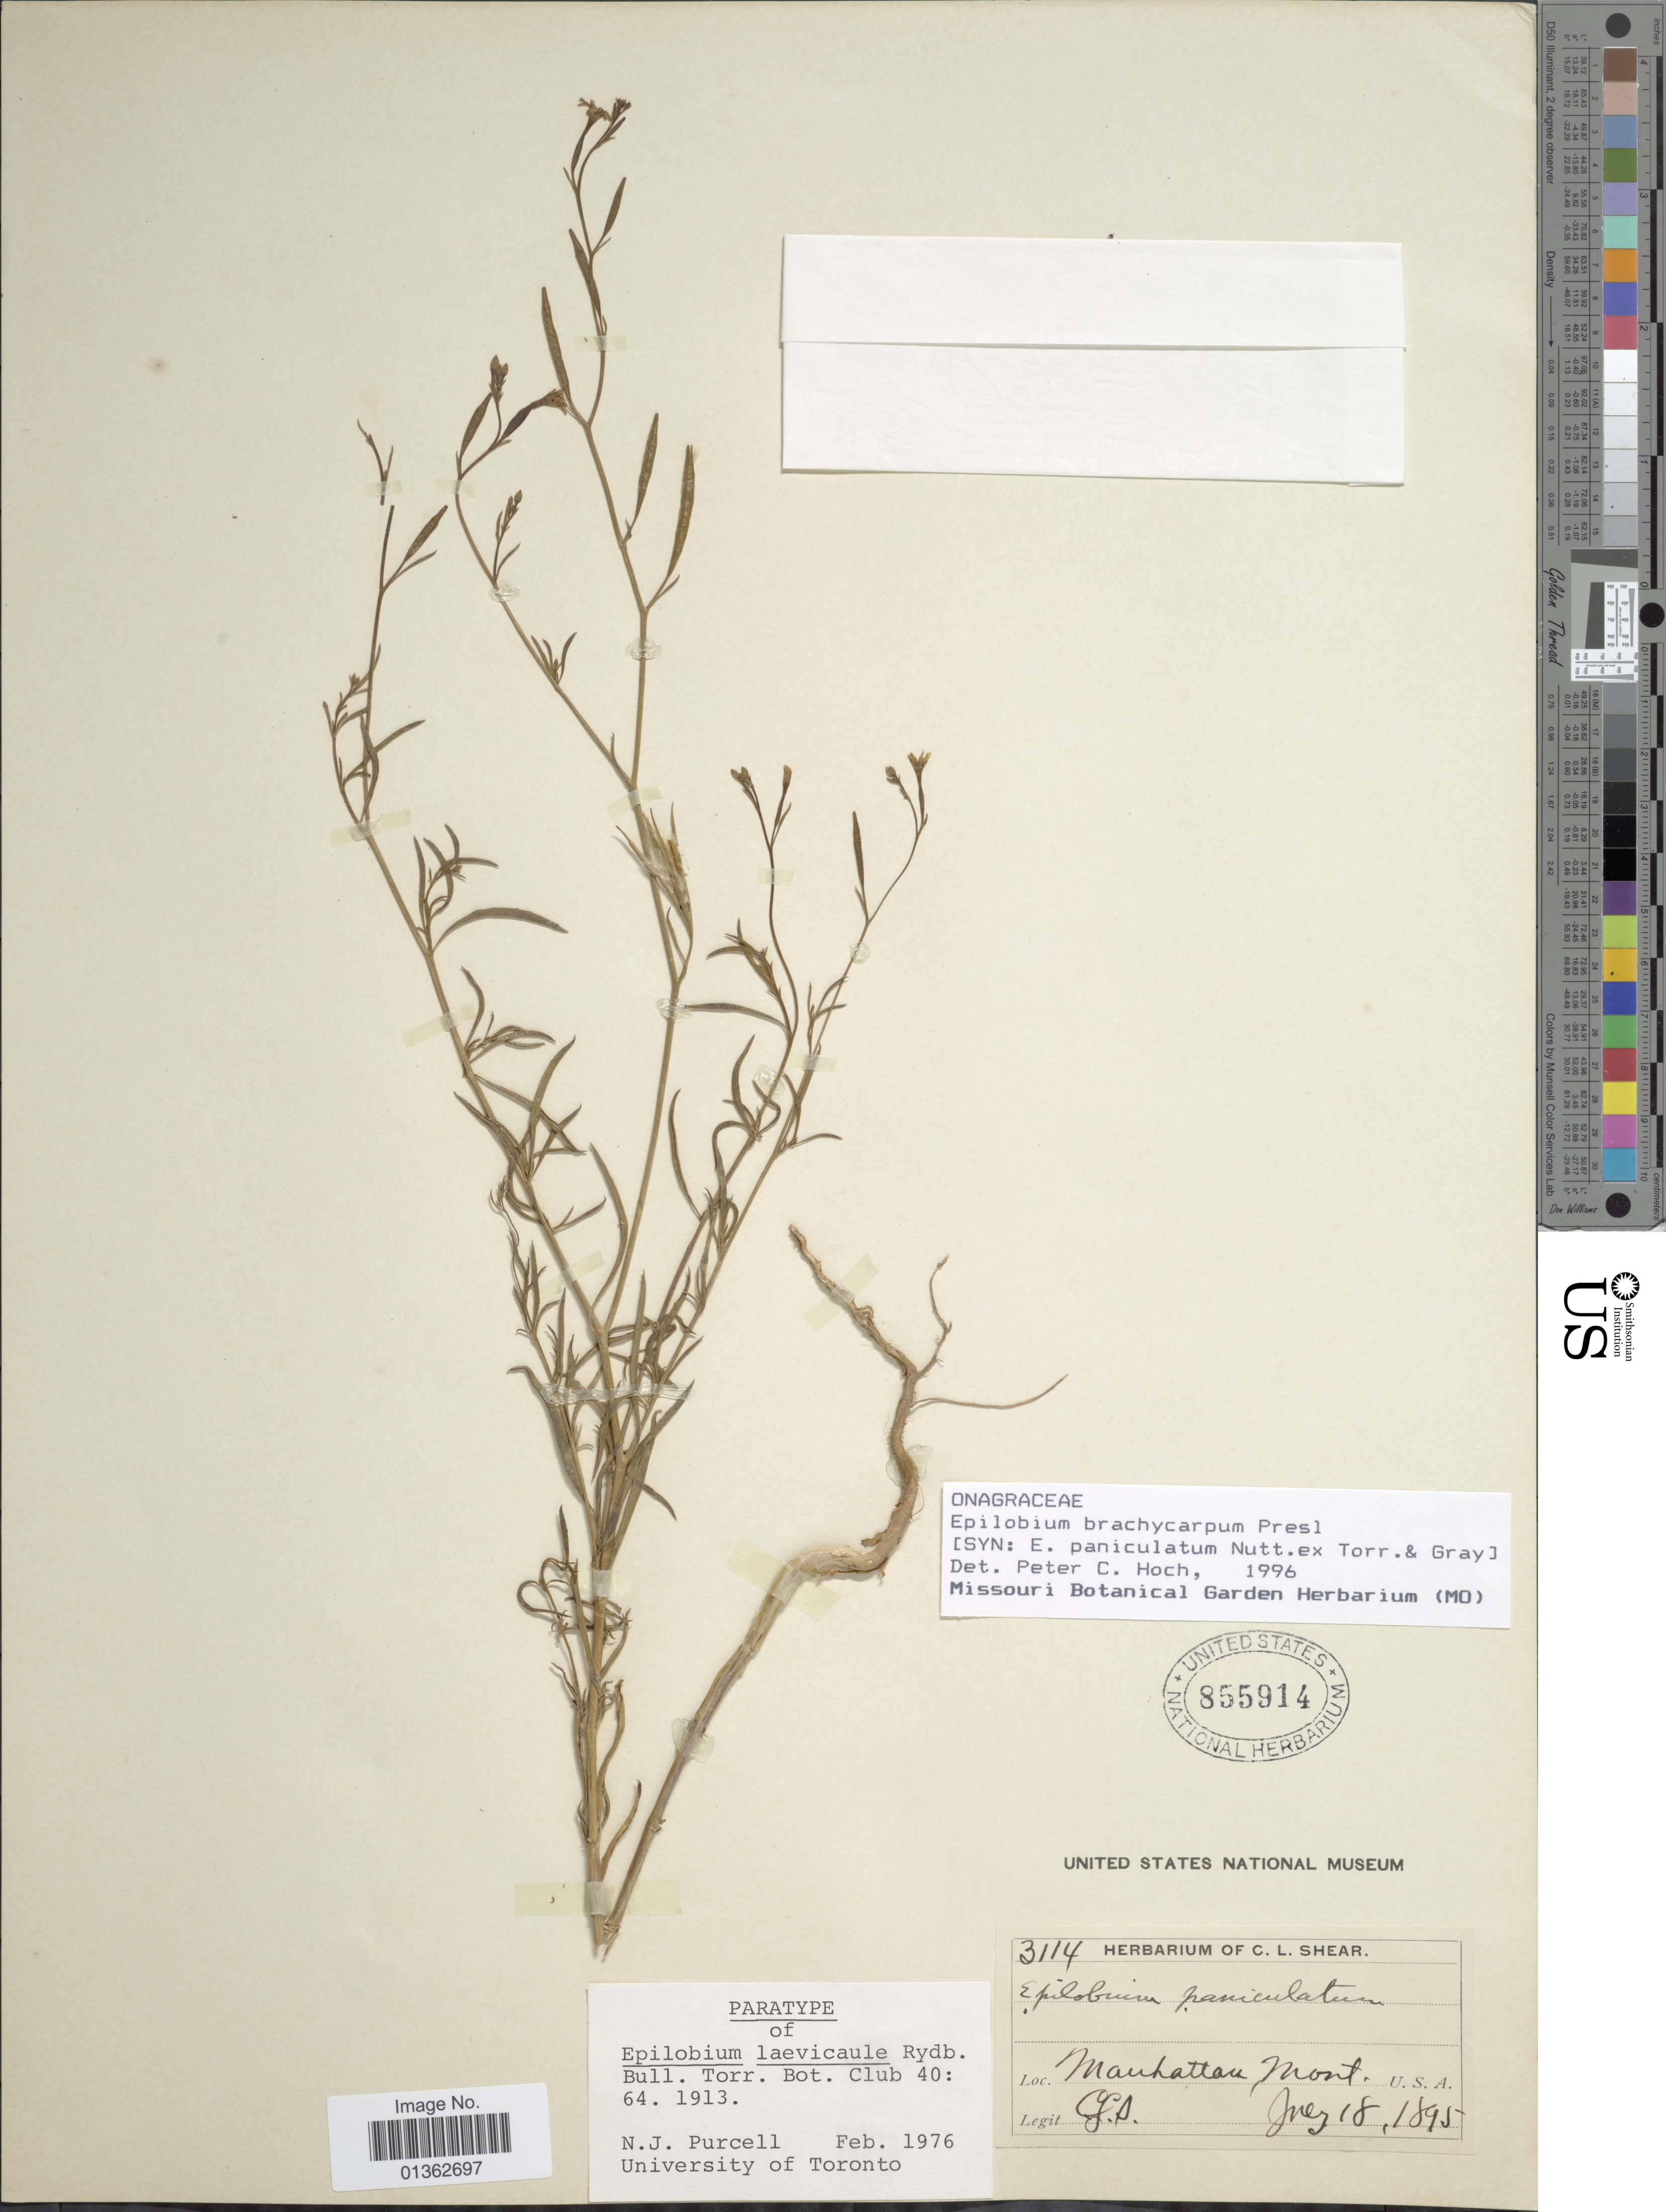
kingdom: Plantae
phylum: Tracheophyta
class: Magnoliopsida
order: Myrtales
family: Onagraceae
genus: Epilobium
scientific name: Epilobium brachycarpum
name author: C. Presl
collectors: C. L. Shear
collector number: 3114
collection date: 1895-07-18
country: United States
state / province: Montana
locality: Manhattan.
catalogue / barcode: US 855914